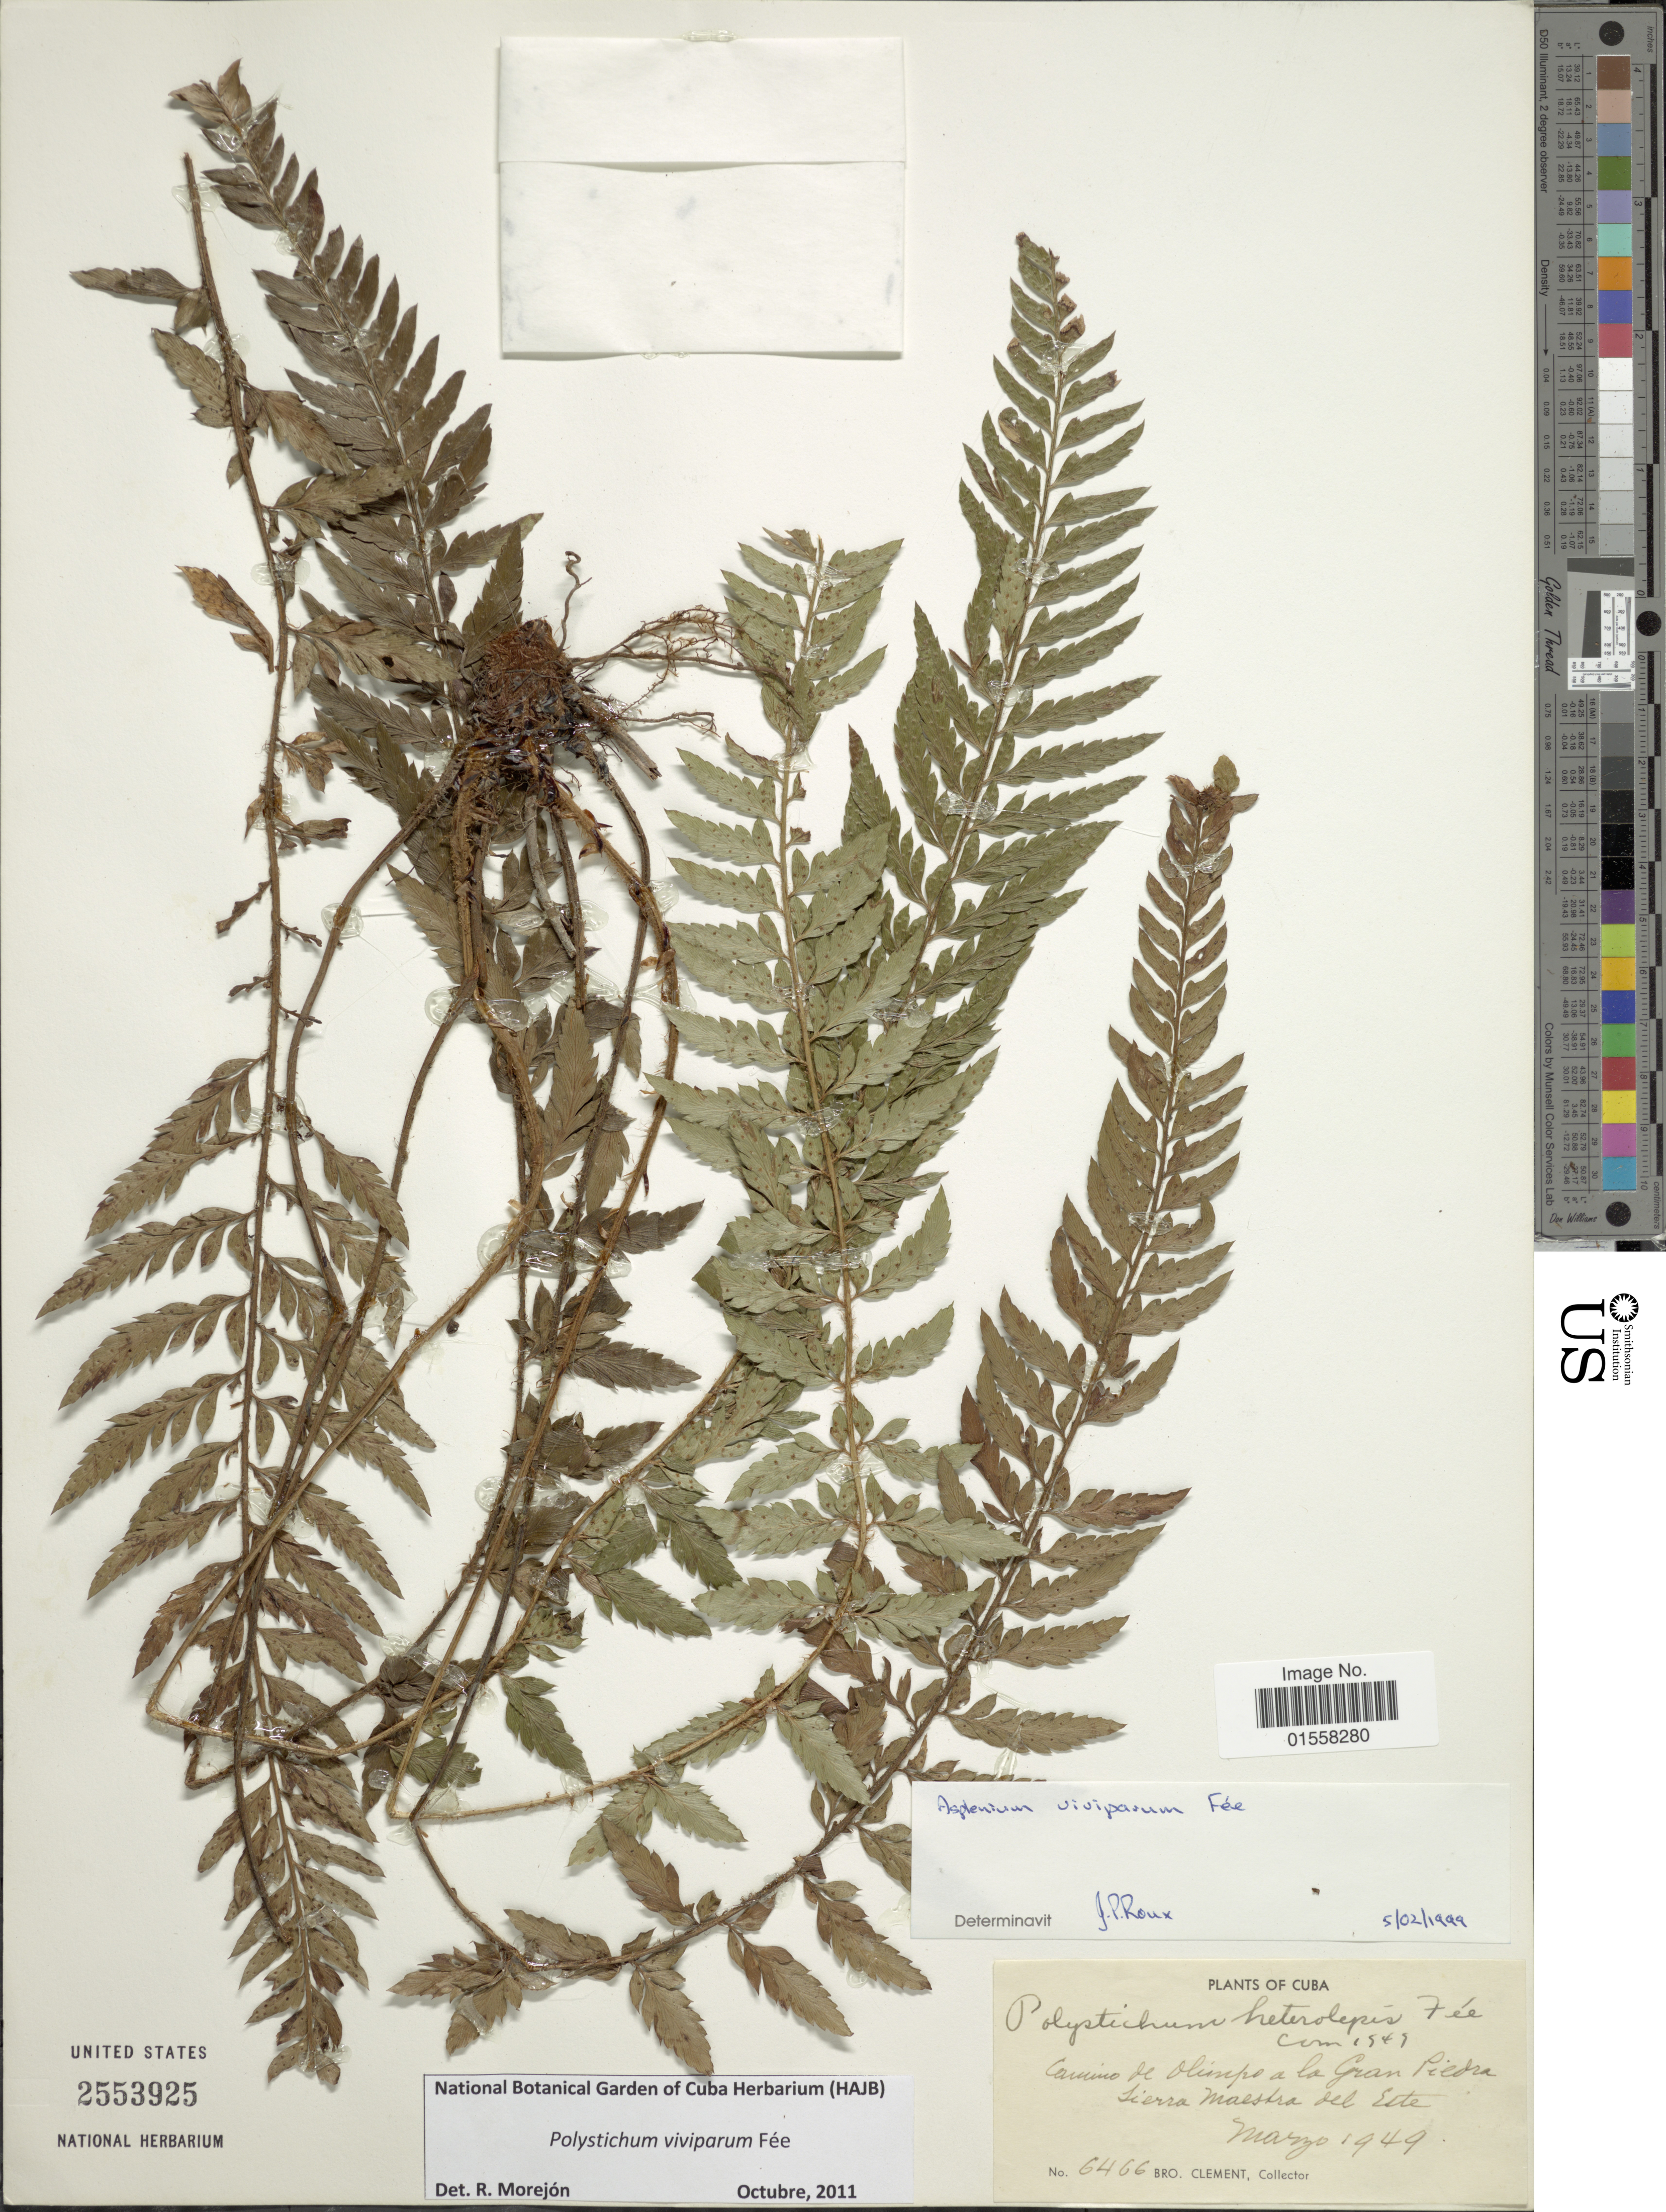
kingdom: Plantae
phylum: Tracheophyta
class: Polypodiopsida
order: Polypodiales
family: Dryopteridaceae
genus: Polystichum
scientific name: Polystichum viviparum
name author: Fée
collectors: B. Clement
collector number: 6466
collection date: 1949-03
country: Cuba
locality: Cuba, Camino de Olimpo a le Gran Piedra Sierra Maestra del Este.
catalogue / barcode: US 2553925